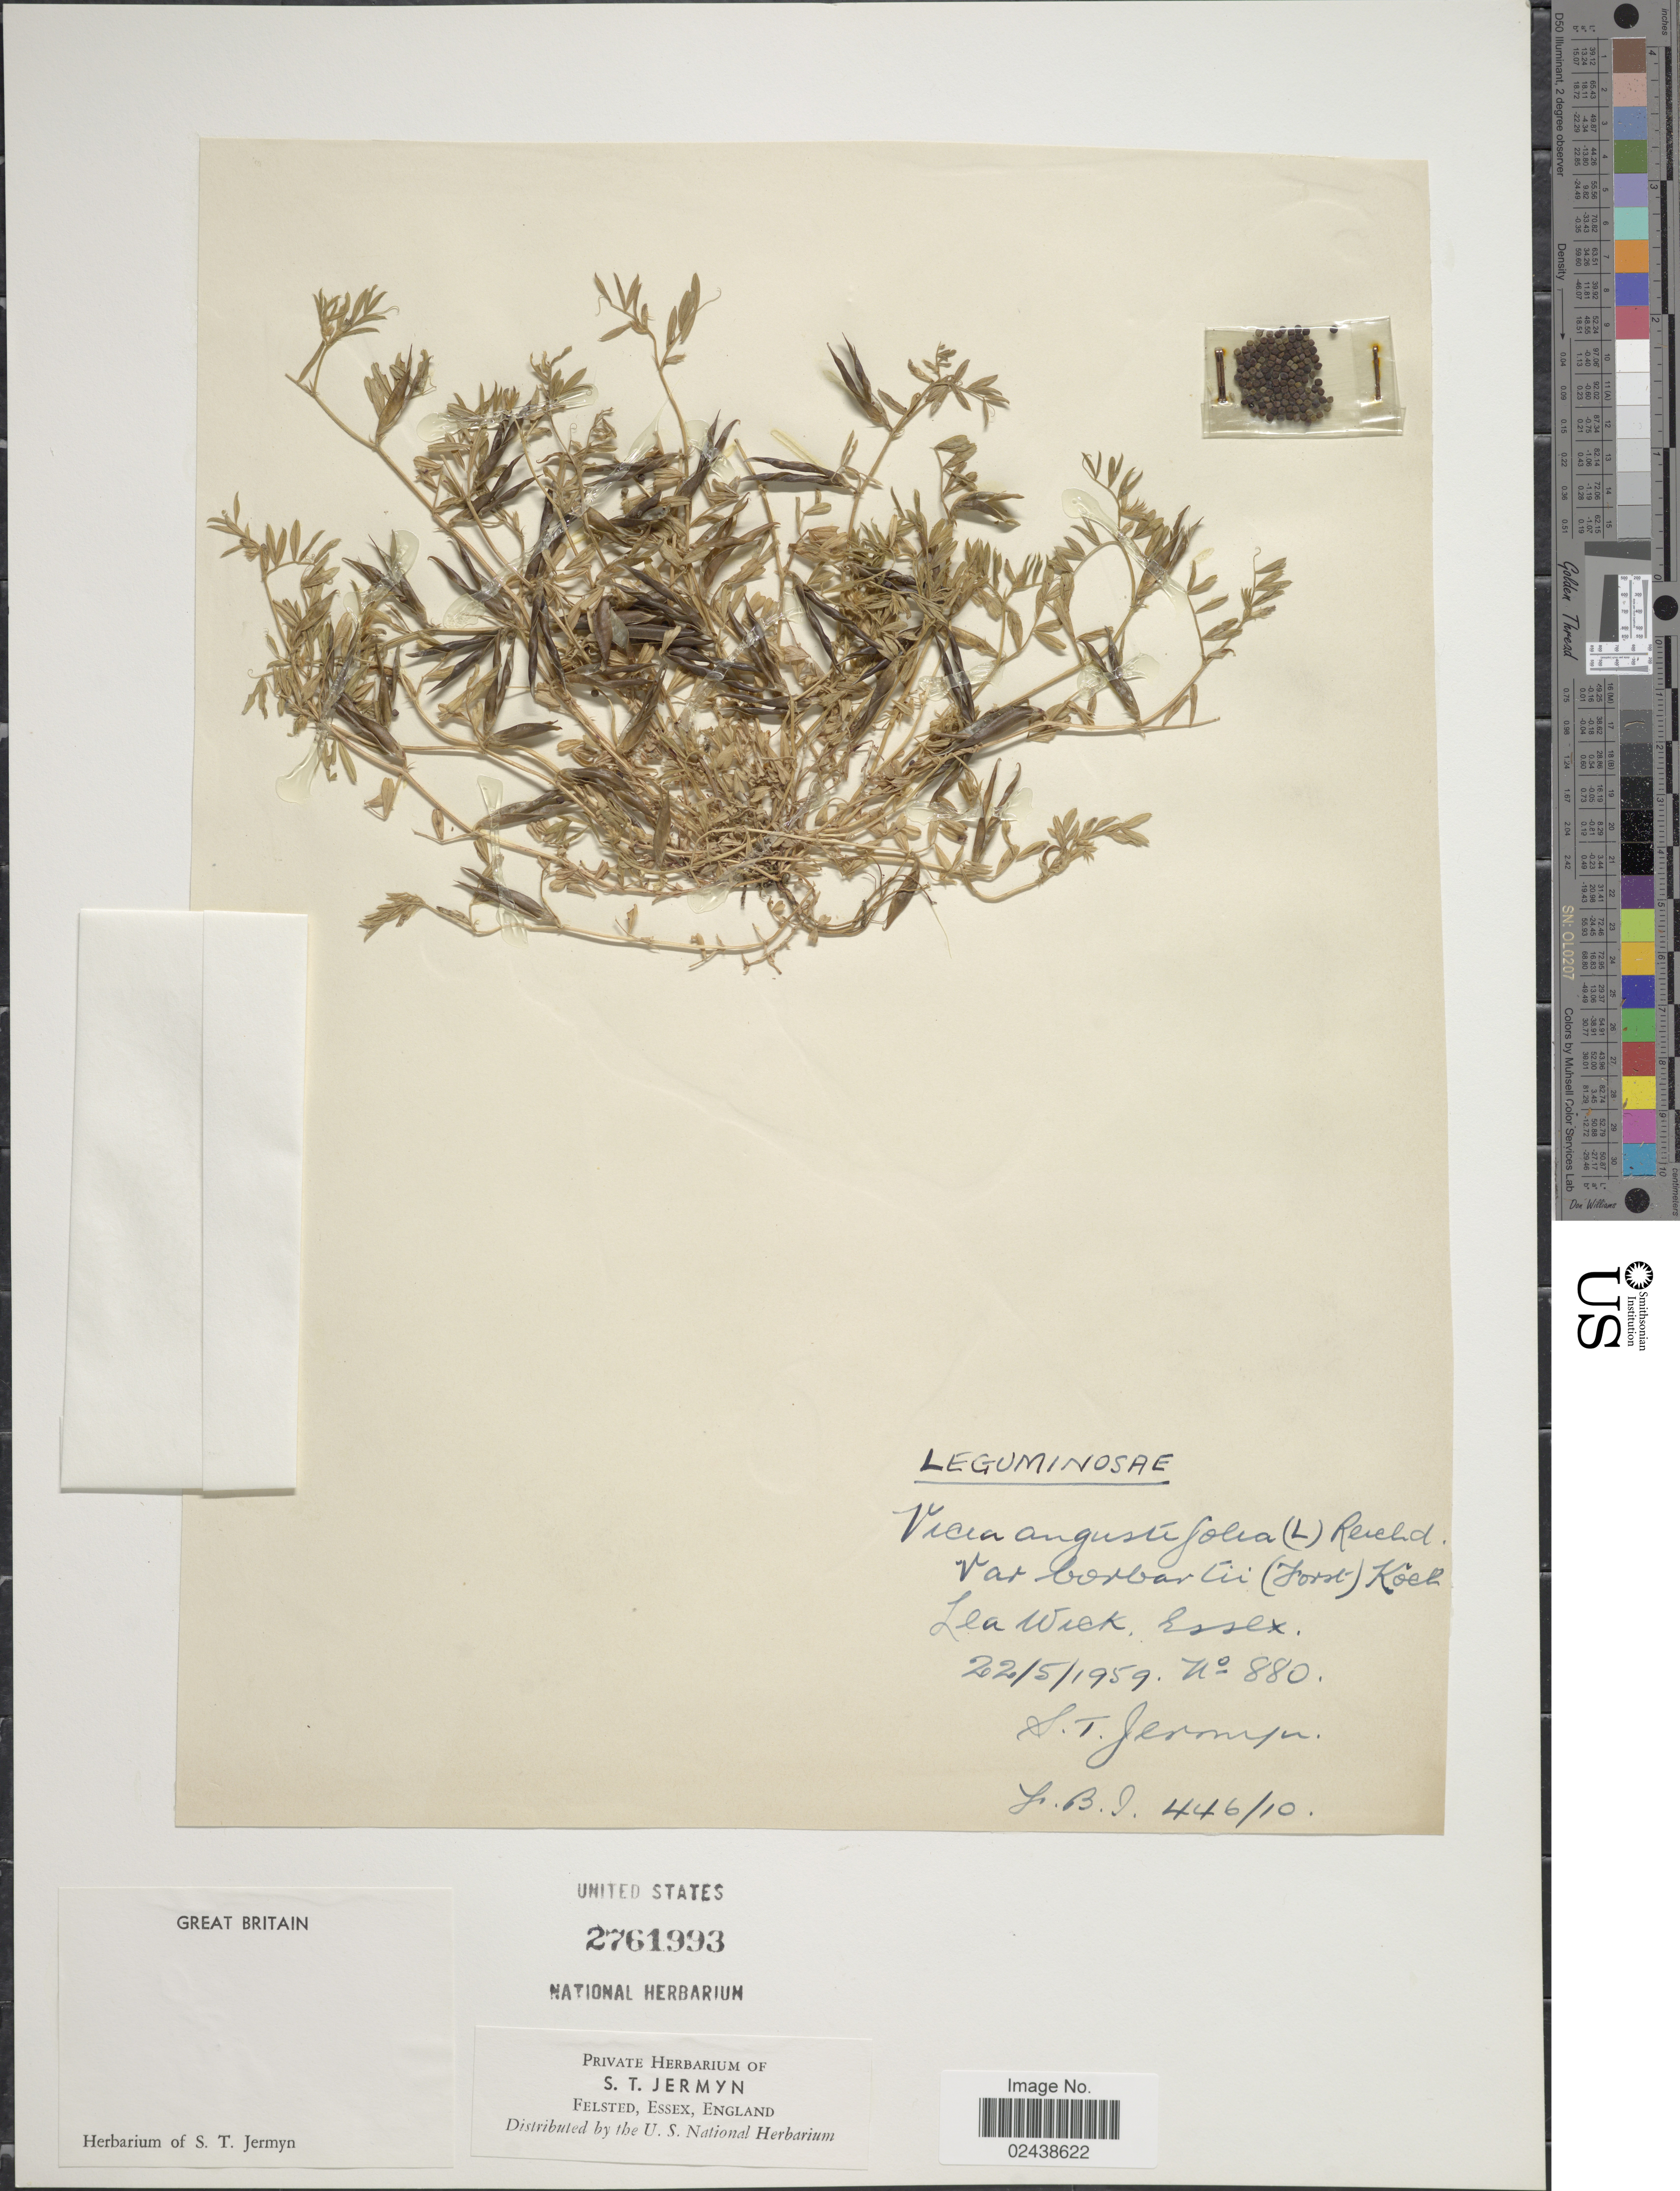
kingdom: Plantae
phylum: Tracheophyta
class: Magnoliopsida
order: Fabales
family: Fabaceae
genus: Vicia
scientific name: Vicia angustifolia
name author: L.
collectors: S. Jermyn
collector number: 880/J.B.I.446/10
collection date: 1959-05-22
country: United Kingdom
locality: Great Britain. Lea Weck. Essex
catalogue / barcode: US 2761993